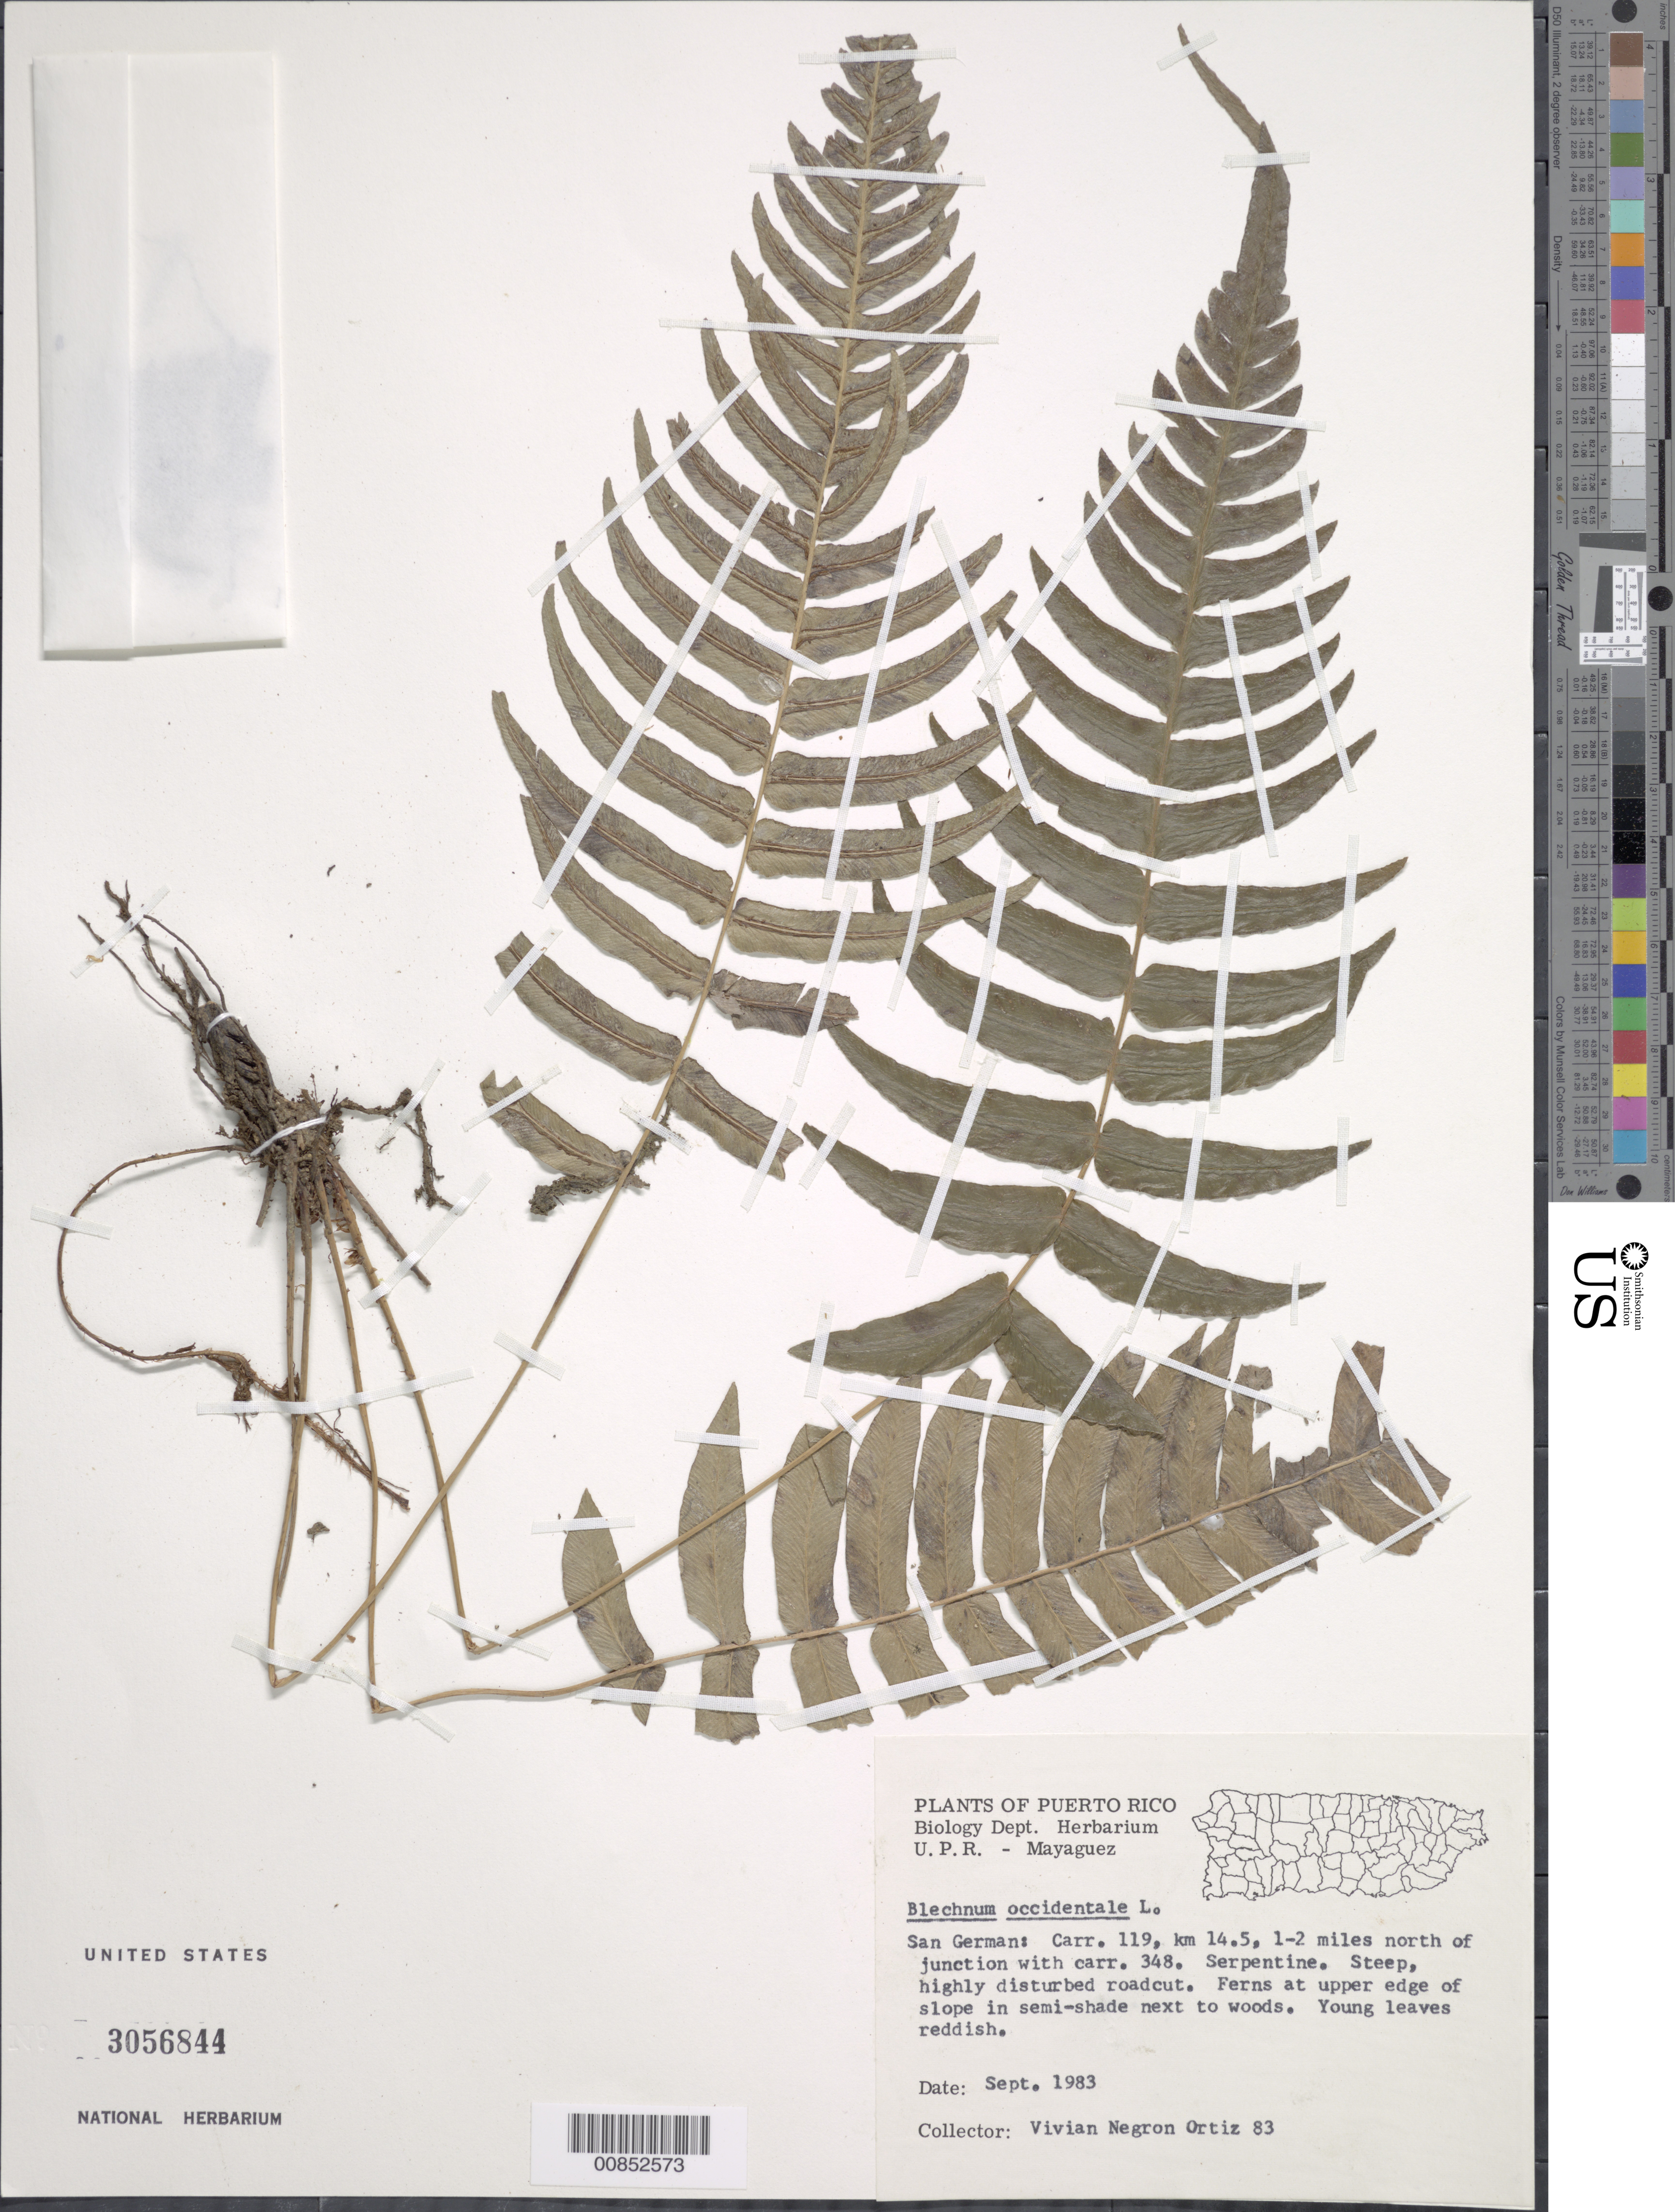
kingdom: Plantae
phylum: Tracheophyta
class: Polypodiopsida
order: Polypodiales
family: Blechnaceae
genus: Blechnum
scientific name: Blechnum occidentale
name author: L.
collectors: V. Negrón-Ortiz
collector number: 83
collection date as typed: Sep 1983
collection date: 1983-09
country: Puerto Rico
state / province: San Germán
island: Puerto Rico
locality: San German, Carr. 119, km 14.5, 1-2 miles N of junctioin with Carr. 348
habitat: Serpentine, steep, highly disturbed roadcut; ferns at upper edge of slope in semi-shade next to woods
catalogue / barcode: US 3056844